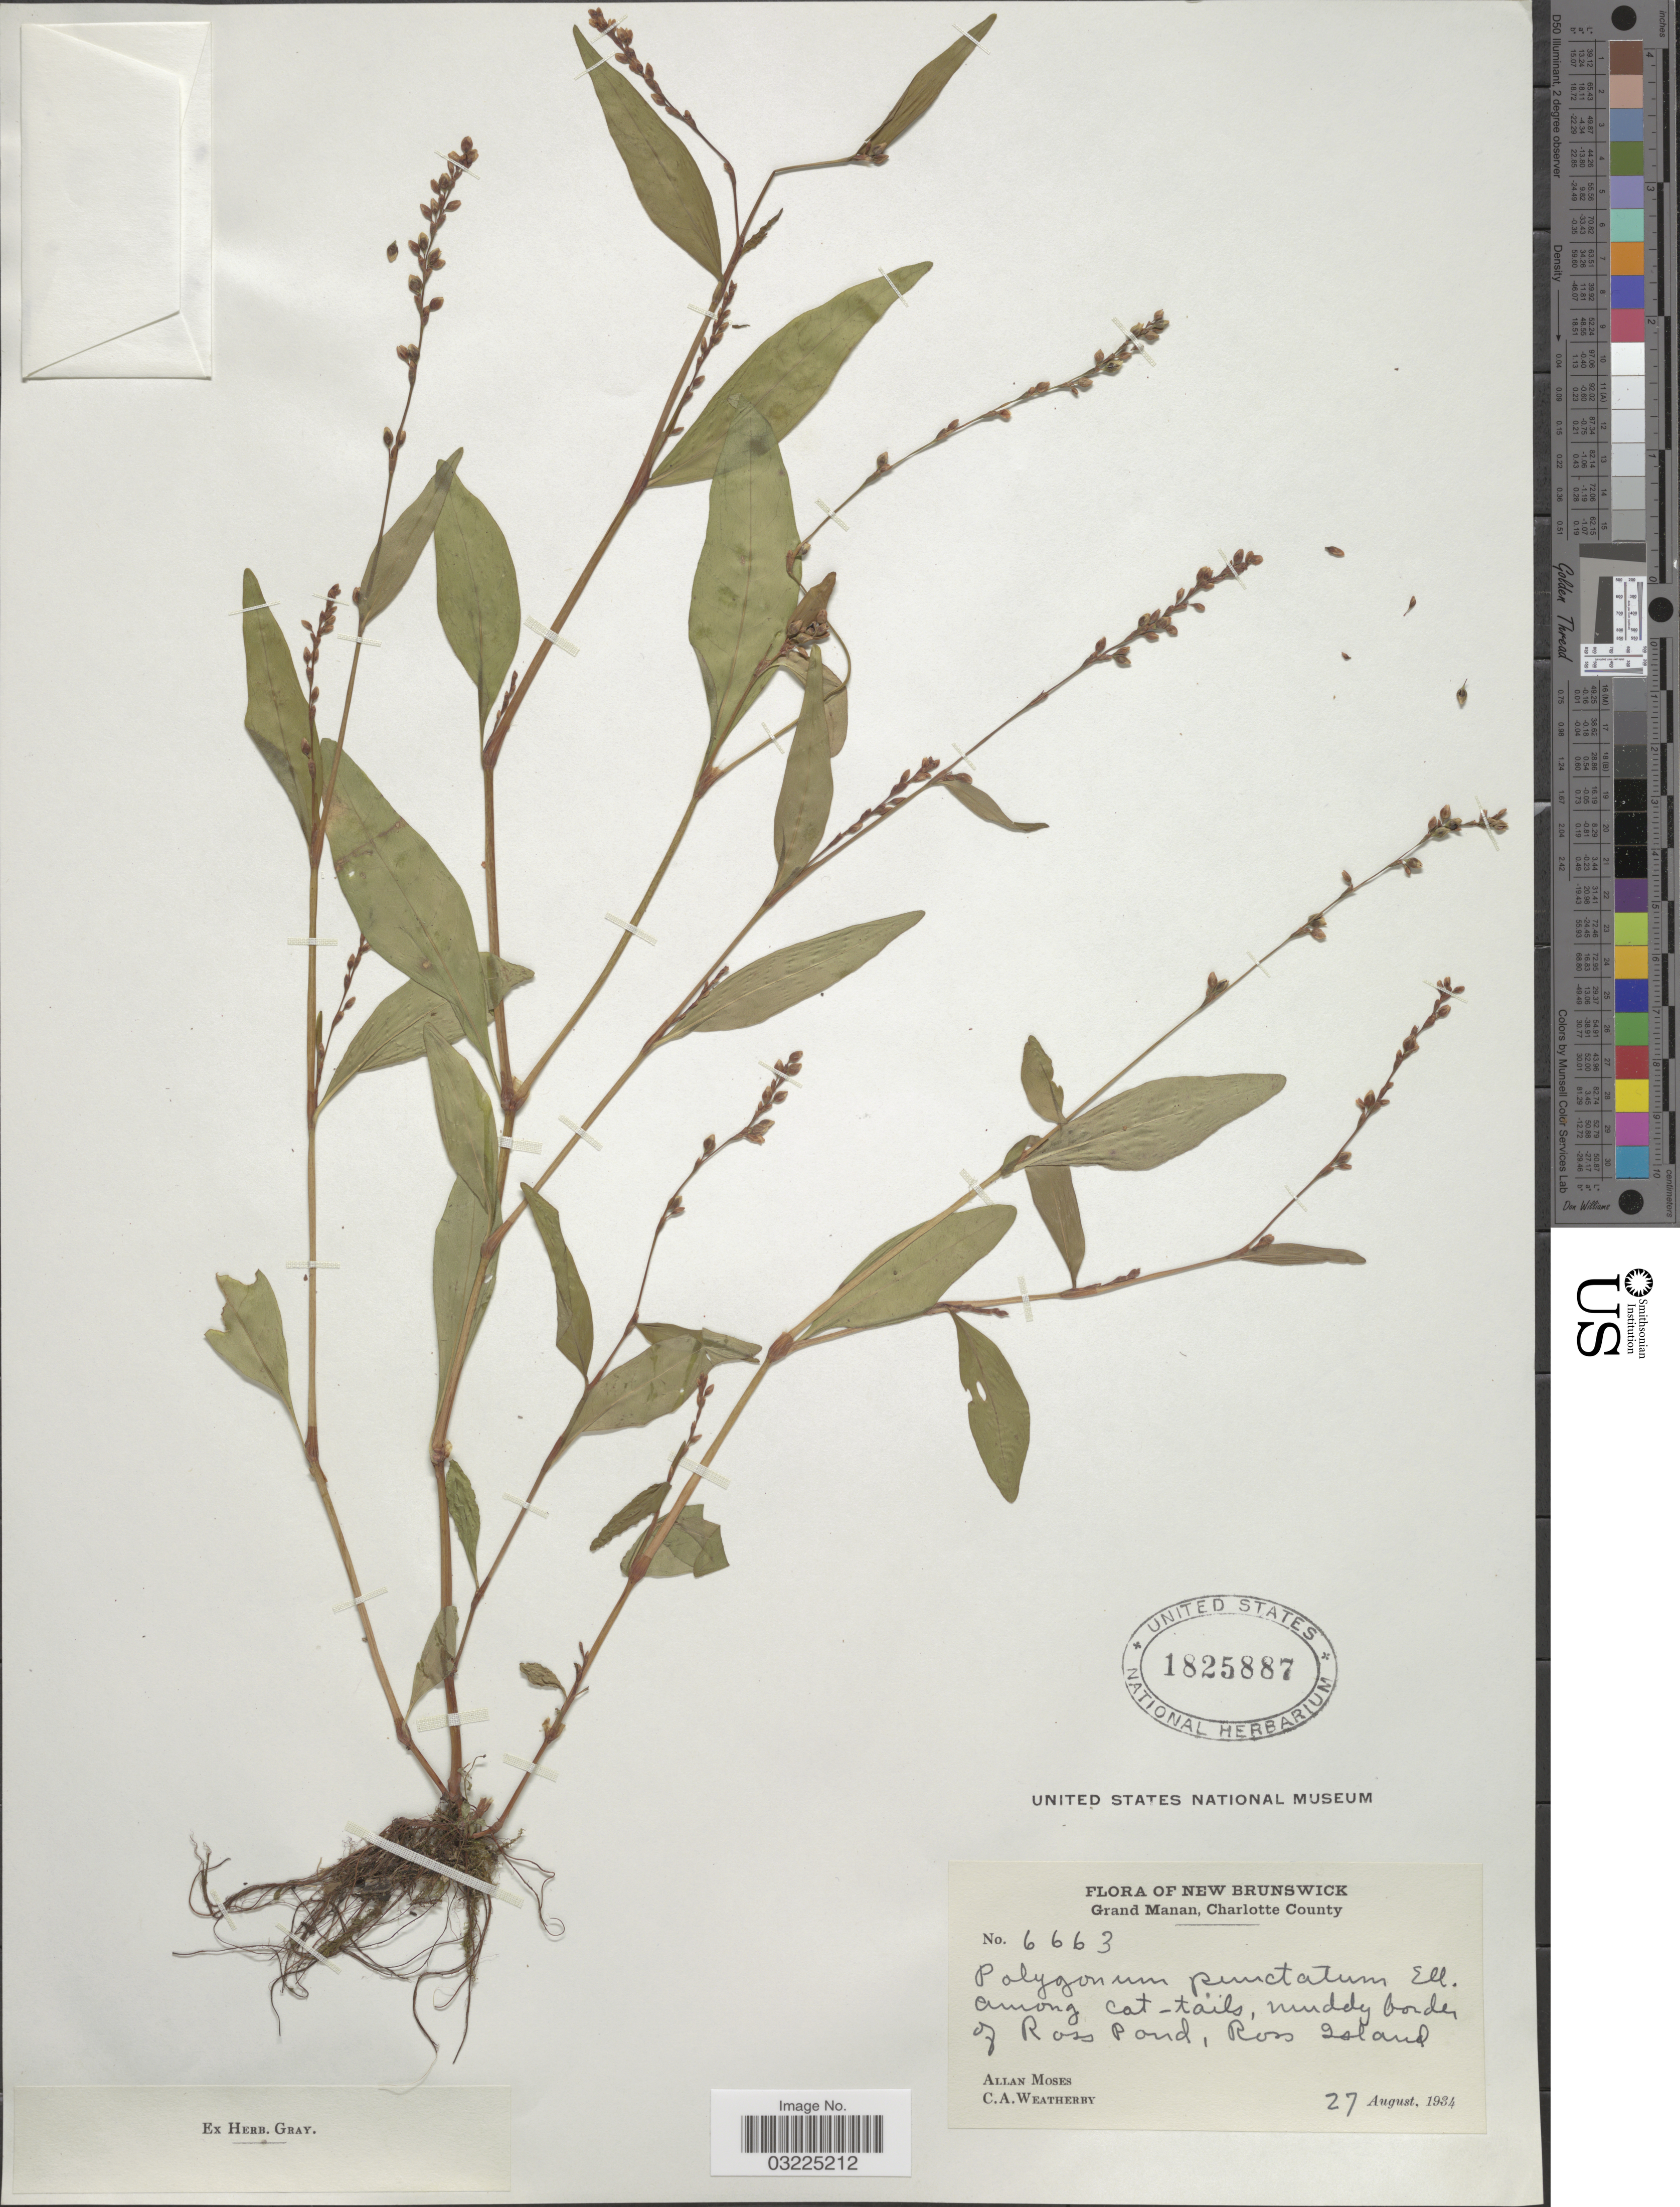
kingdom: Plantae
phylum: Tracheophyta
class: Magnoliopsida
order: Caryophyllales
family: Polygonaceae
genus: Persicaria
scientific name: Persicaria punctata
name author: (Elliott) Small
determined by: Atha, D. E.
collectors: A. Moses & C. A. Weatherby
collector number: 6663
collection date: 1934-08-27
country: Canada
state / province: New Brunswick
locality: Grand Manan, Charlotte County, muddy border of Ross Pond, Ross Island.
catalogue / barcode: US 1825887